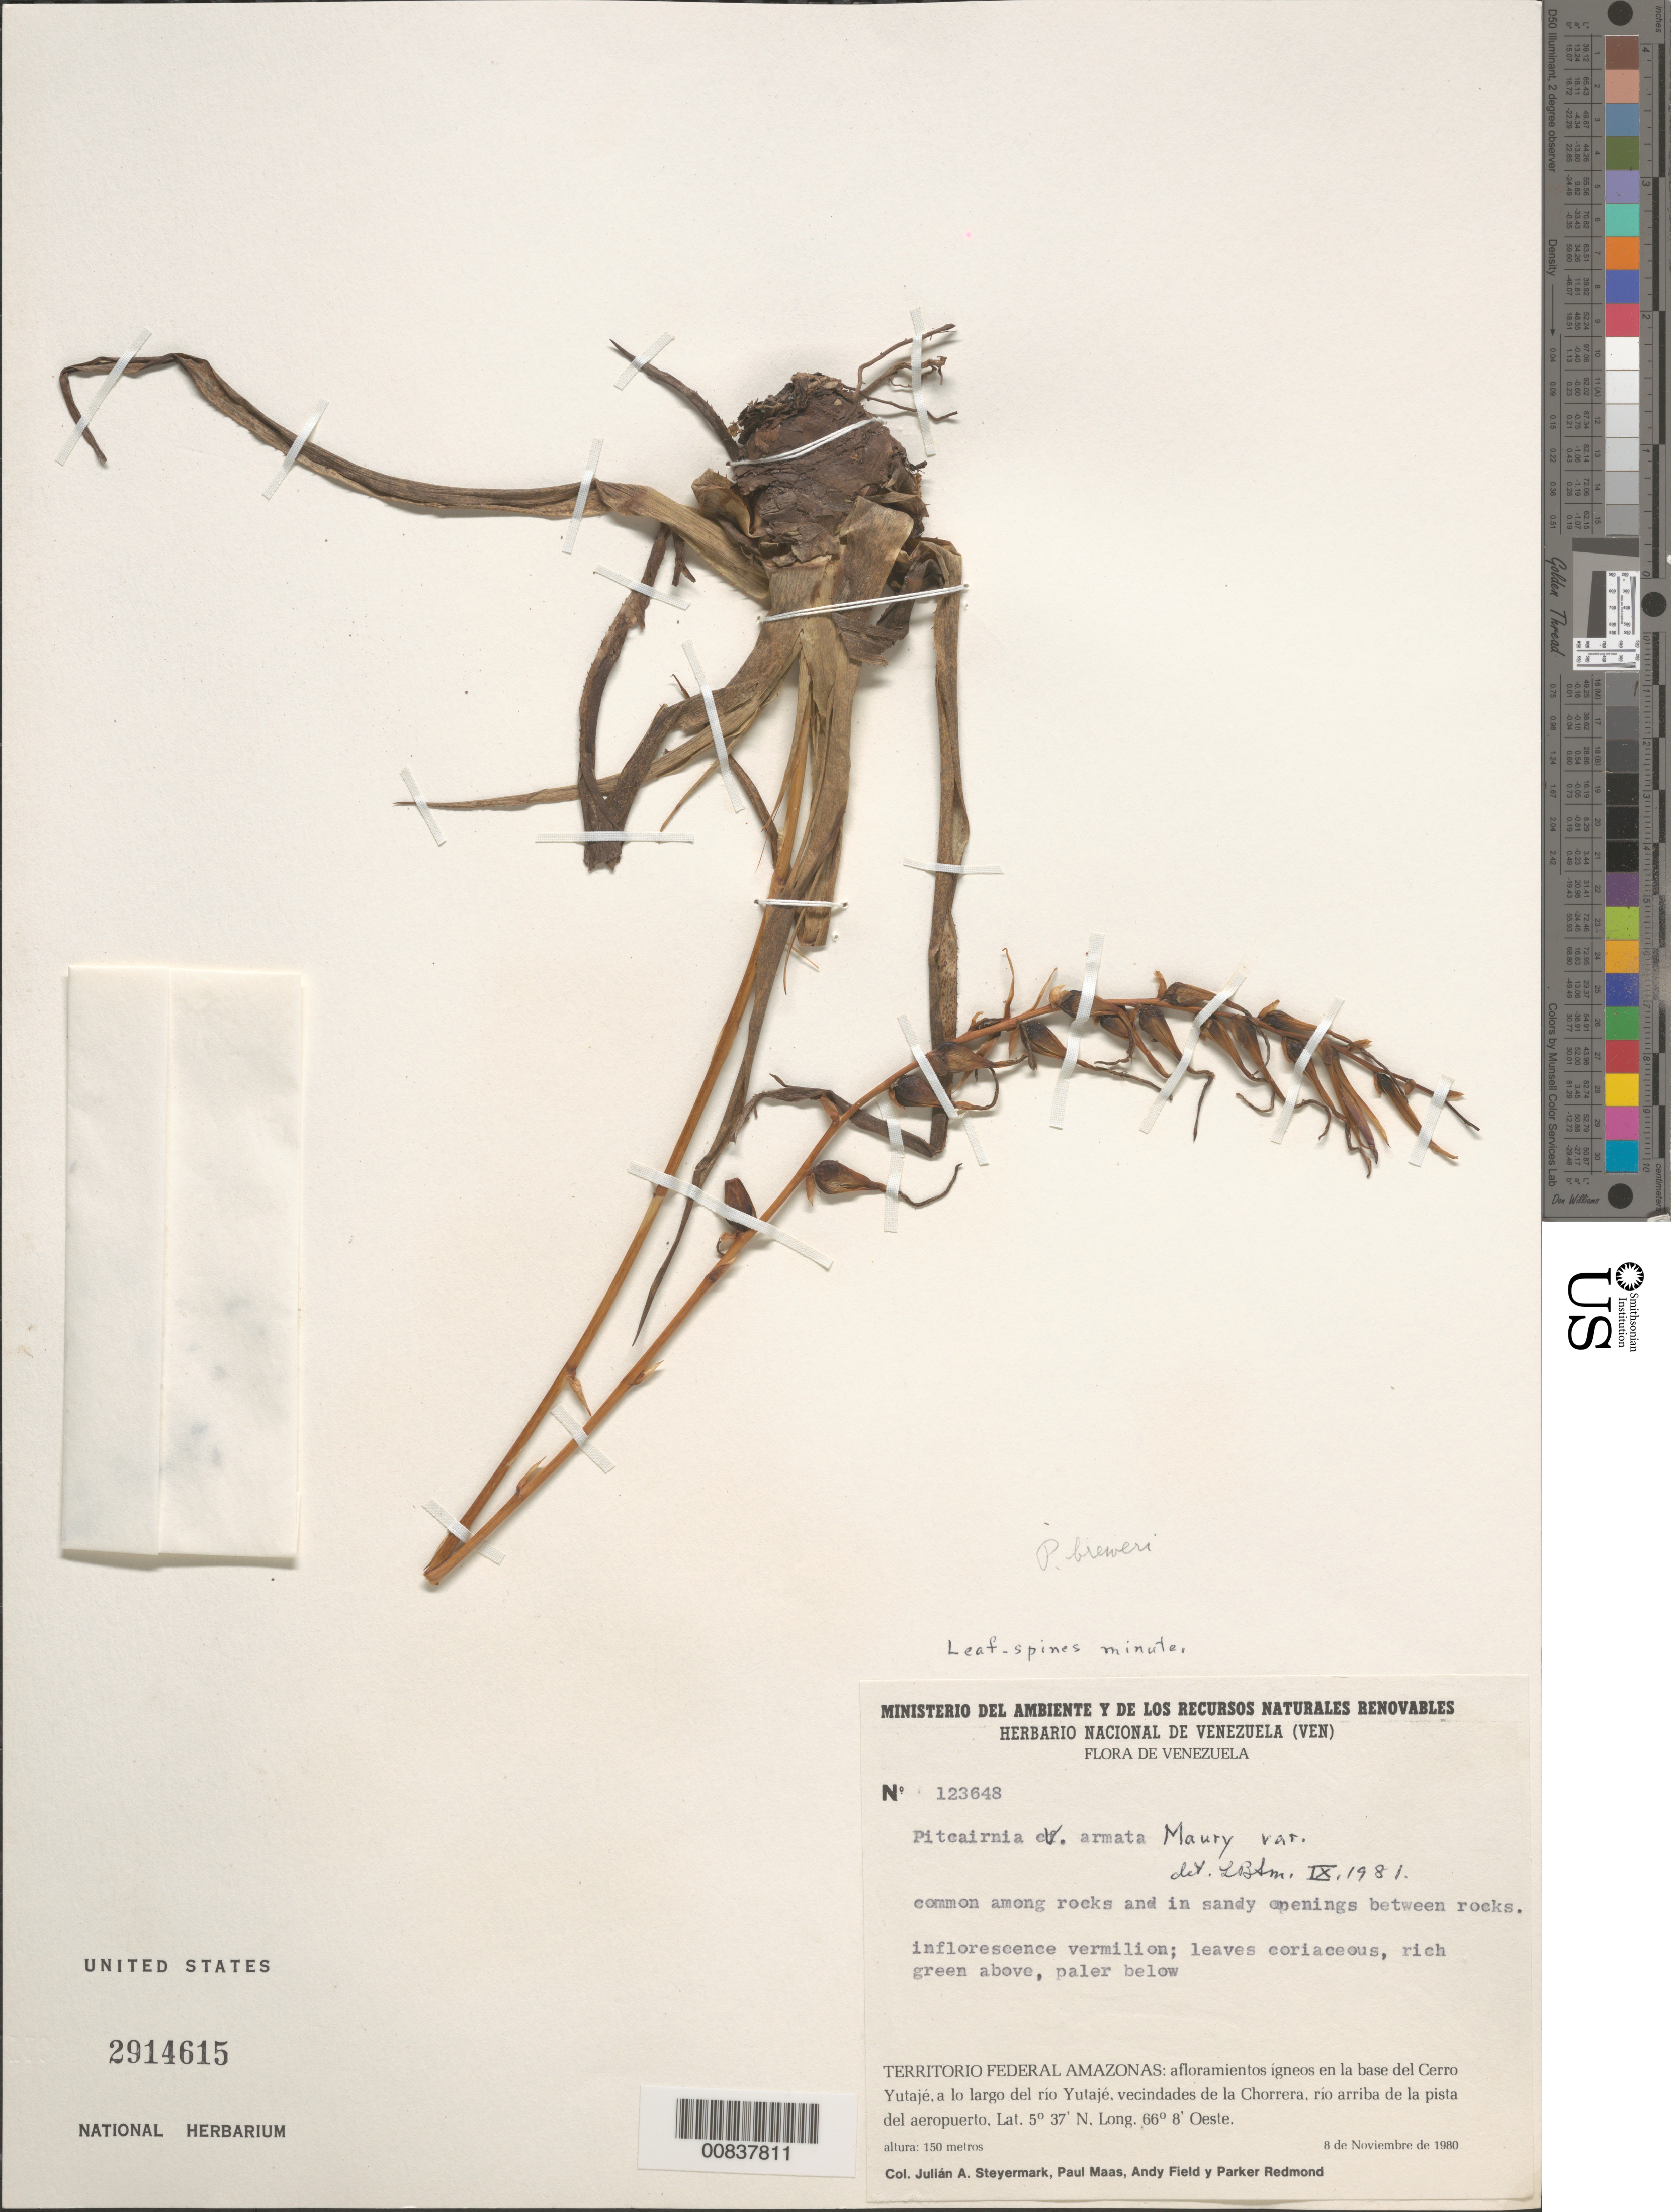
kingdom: Plantae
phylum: Tracheophyta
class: Liliopsida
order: Poales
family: Bromeliaceae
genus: Pitcairnia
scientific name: Pitcairnia armata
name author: Maury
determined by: Smith, Lyman B., (US), NMNH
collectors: J. Steyermark, P. Maas, A. Field & P. Redmond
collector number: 123648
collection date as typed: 8-Nov-80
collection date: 1980-11-08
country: Venezuela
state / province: Amazonas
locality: Cerro Yutajé, Río Yutajé, vecindades de la Chorrera; río arriba de la pista del aeropuerto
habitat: Base del cerro; among rocks and in sandy openings between rocks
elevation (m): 150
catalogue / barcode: US 2914615